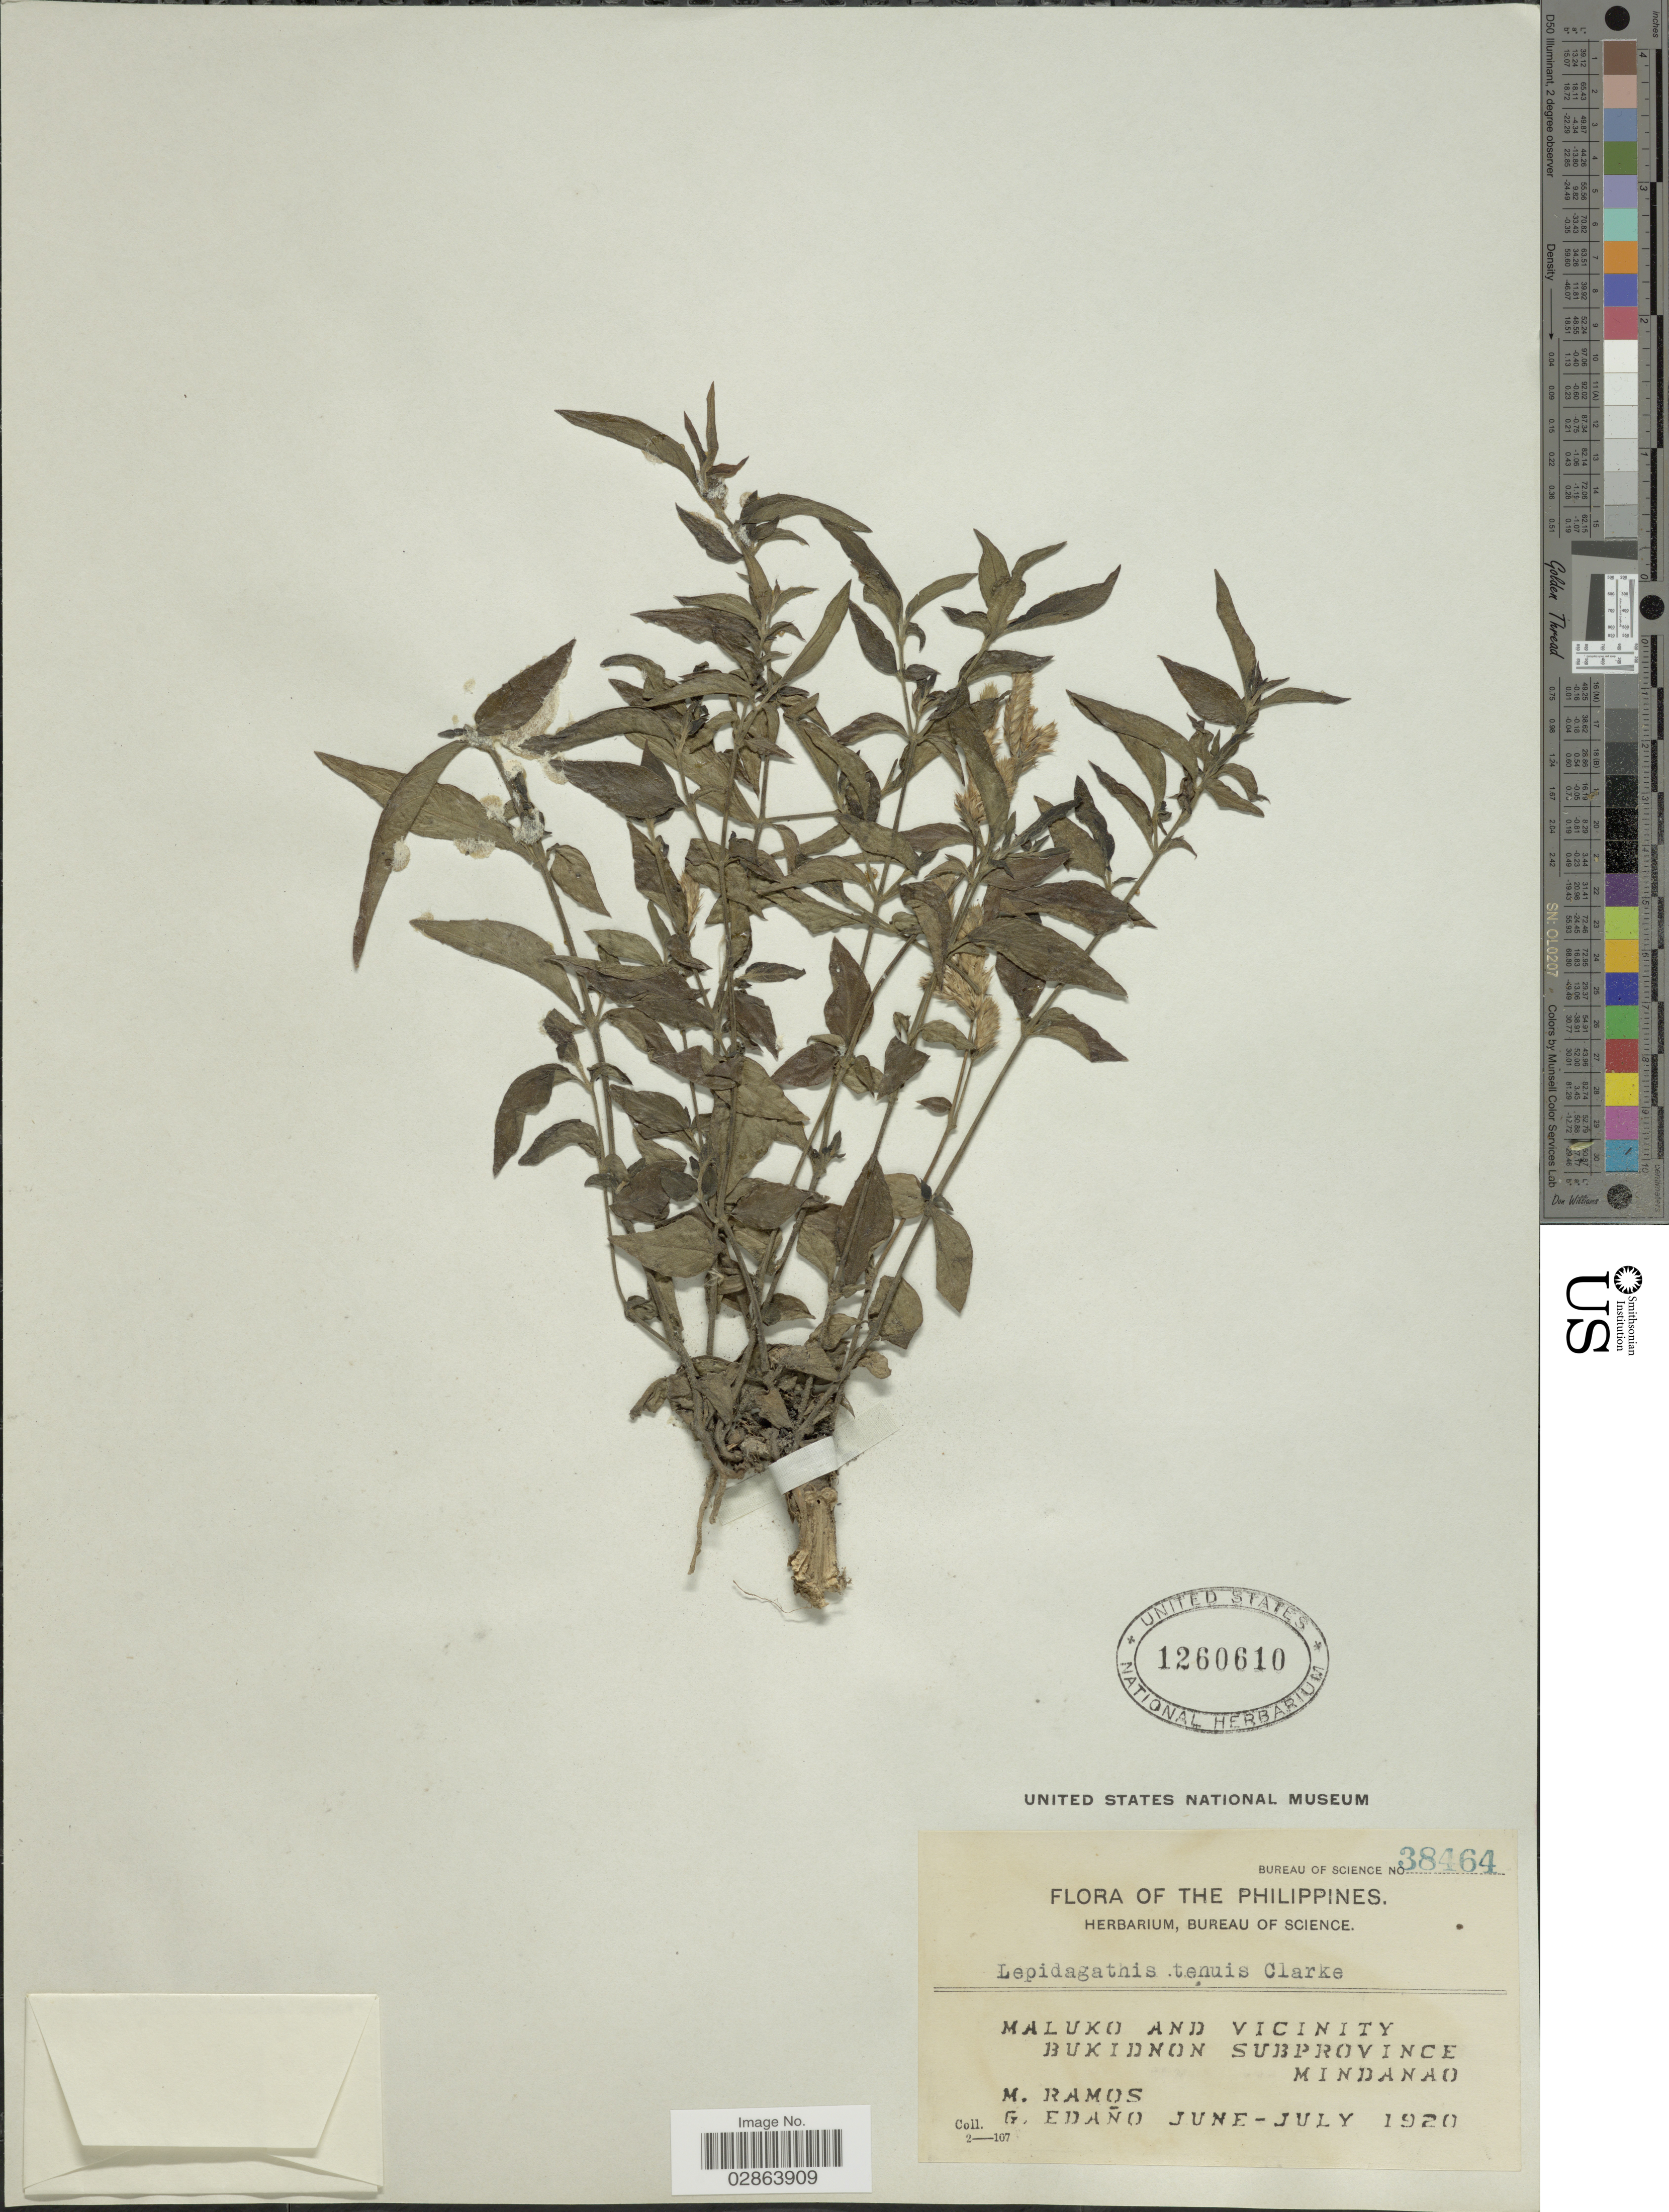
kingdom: Plantae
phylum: Tracheophyta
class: Magnoliopsida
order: Lamiales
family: Acanthaceae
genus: Lepidagathis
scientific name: Lepidagathis tenuis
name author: C.B. Clarke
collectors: M. Ramos & G. Edaño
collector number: Bureau of Science 38464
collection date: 1920-06/1920-07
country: Philippines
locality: Maluko and Vicinity, Bukidnon Subprovince, Mindanao.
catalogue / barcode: US 1260610